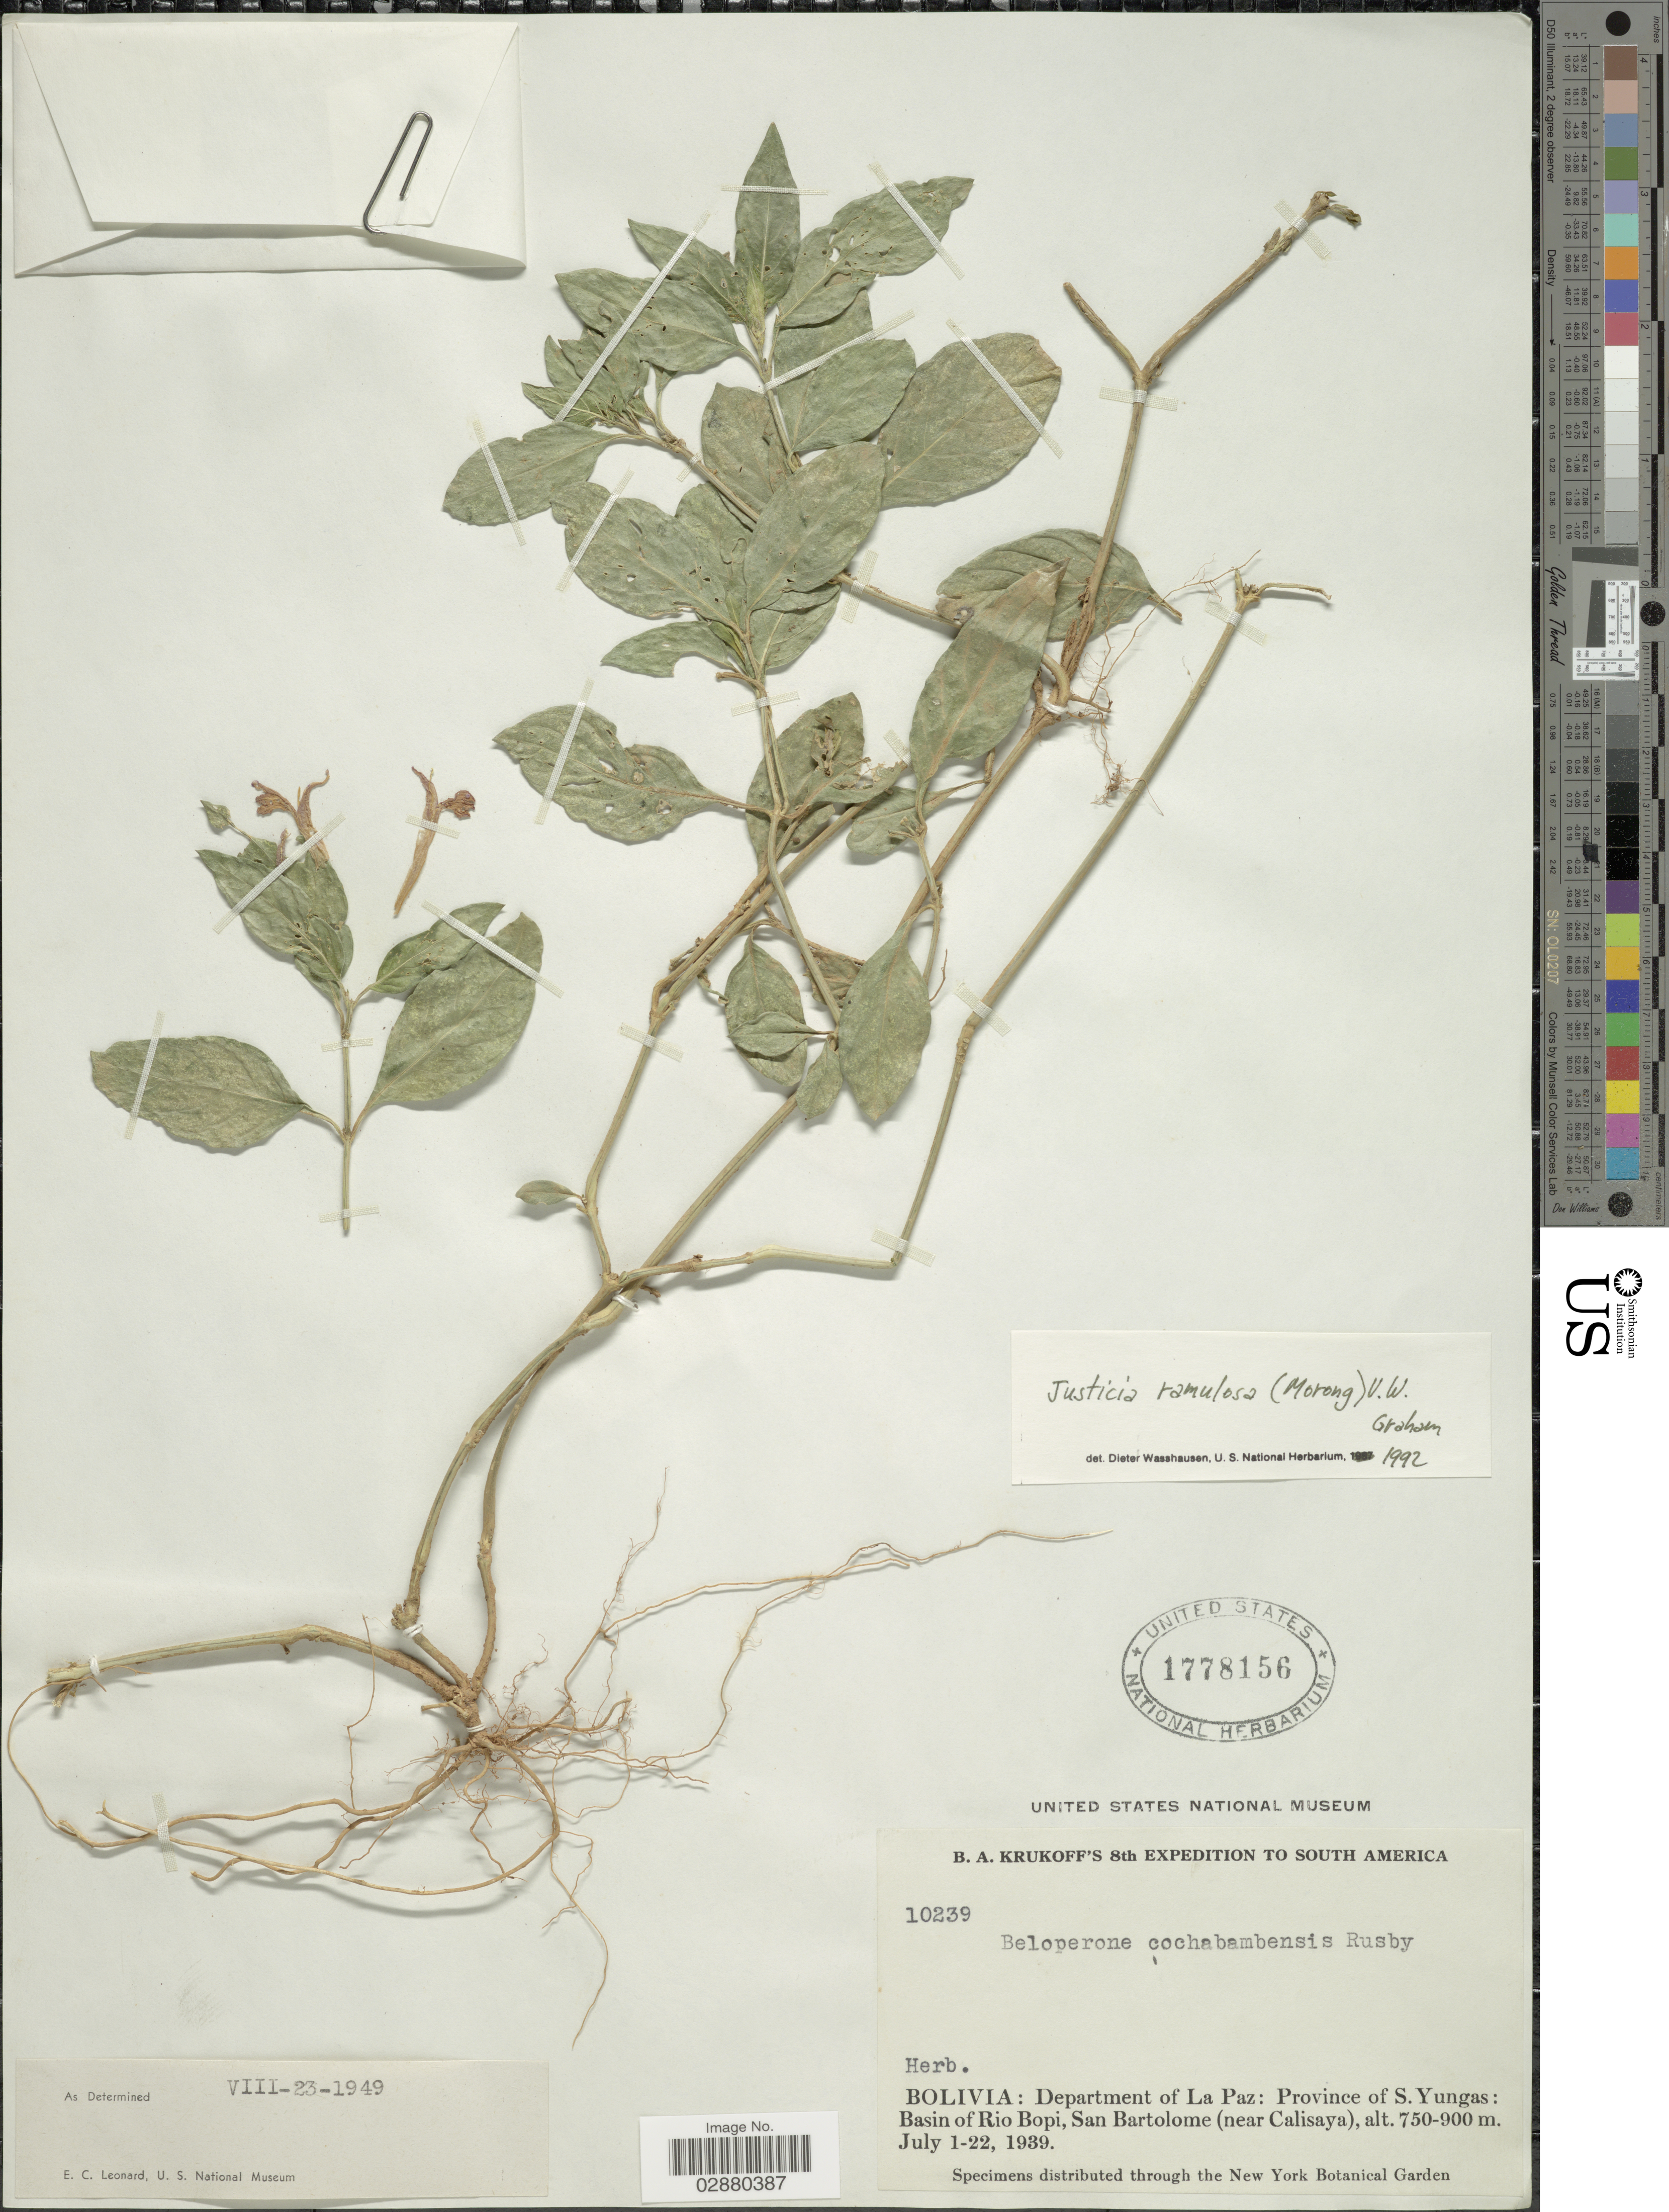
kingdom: Plantae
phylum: Tracheophyta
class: Magnoliopsida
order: Lamiales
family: Acanthaceae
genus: Justicia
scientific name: Justicia ramulosa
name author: (Morong) V.A.W. Graham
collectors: B. A. Krukoff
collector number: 10239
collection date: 1939-07-01/1939-07-22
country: Bolivia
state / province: La Paz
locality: Department of La Paz: Province of S. Yungas: Basin of Rio Bopi, San Bartolome (near Calisaya).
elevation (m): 750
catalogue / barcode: US 1778156